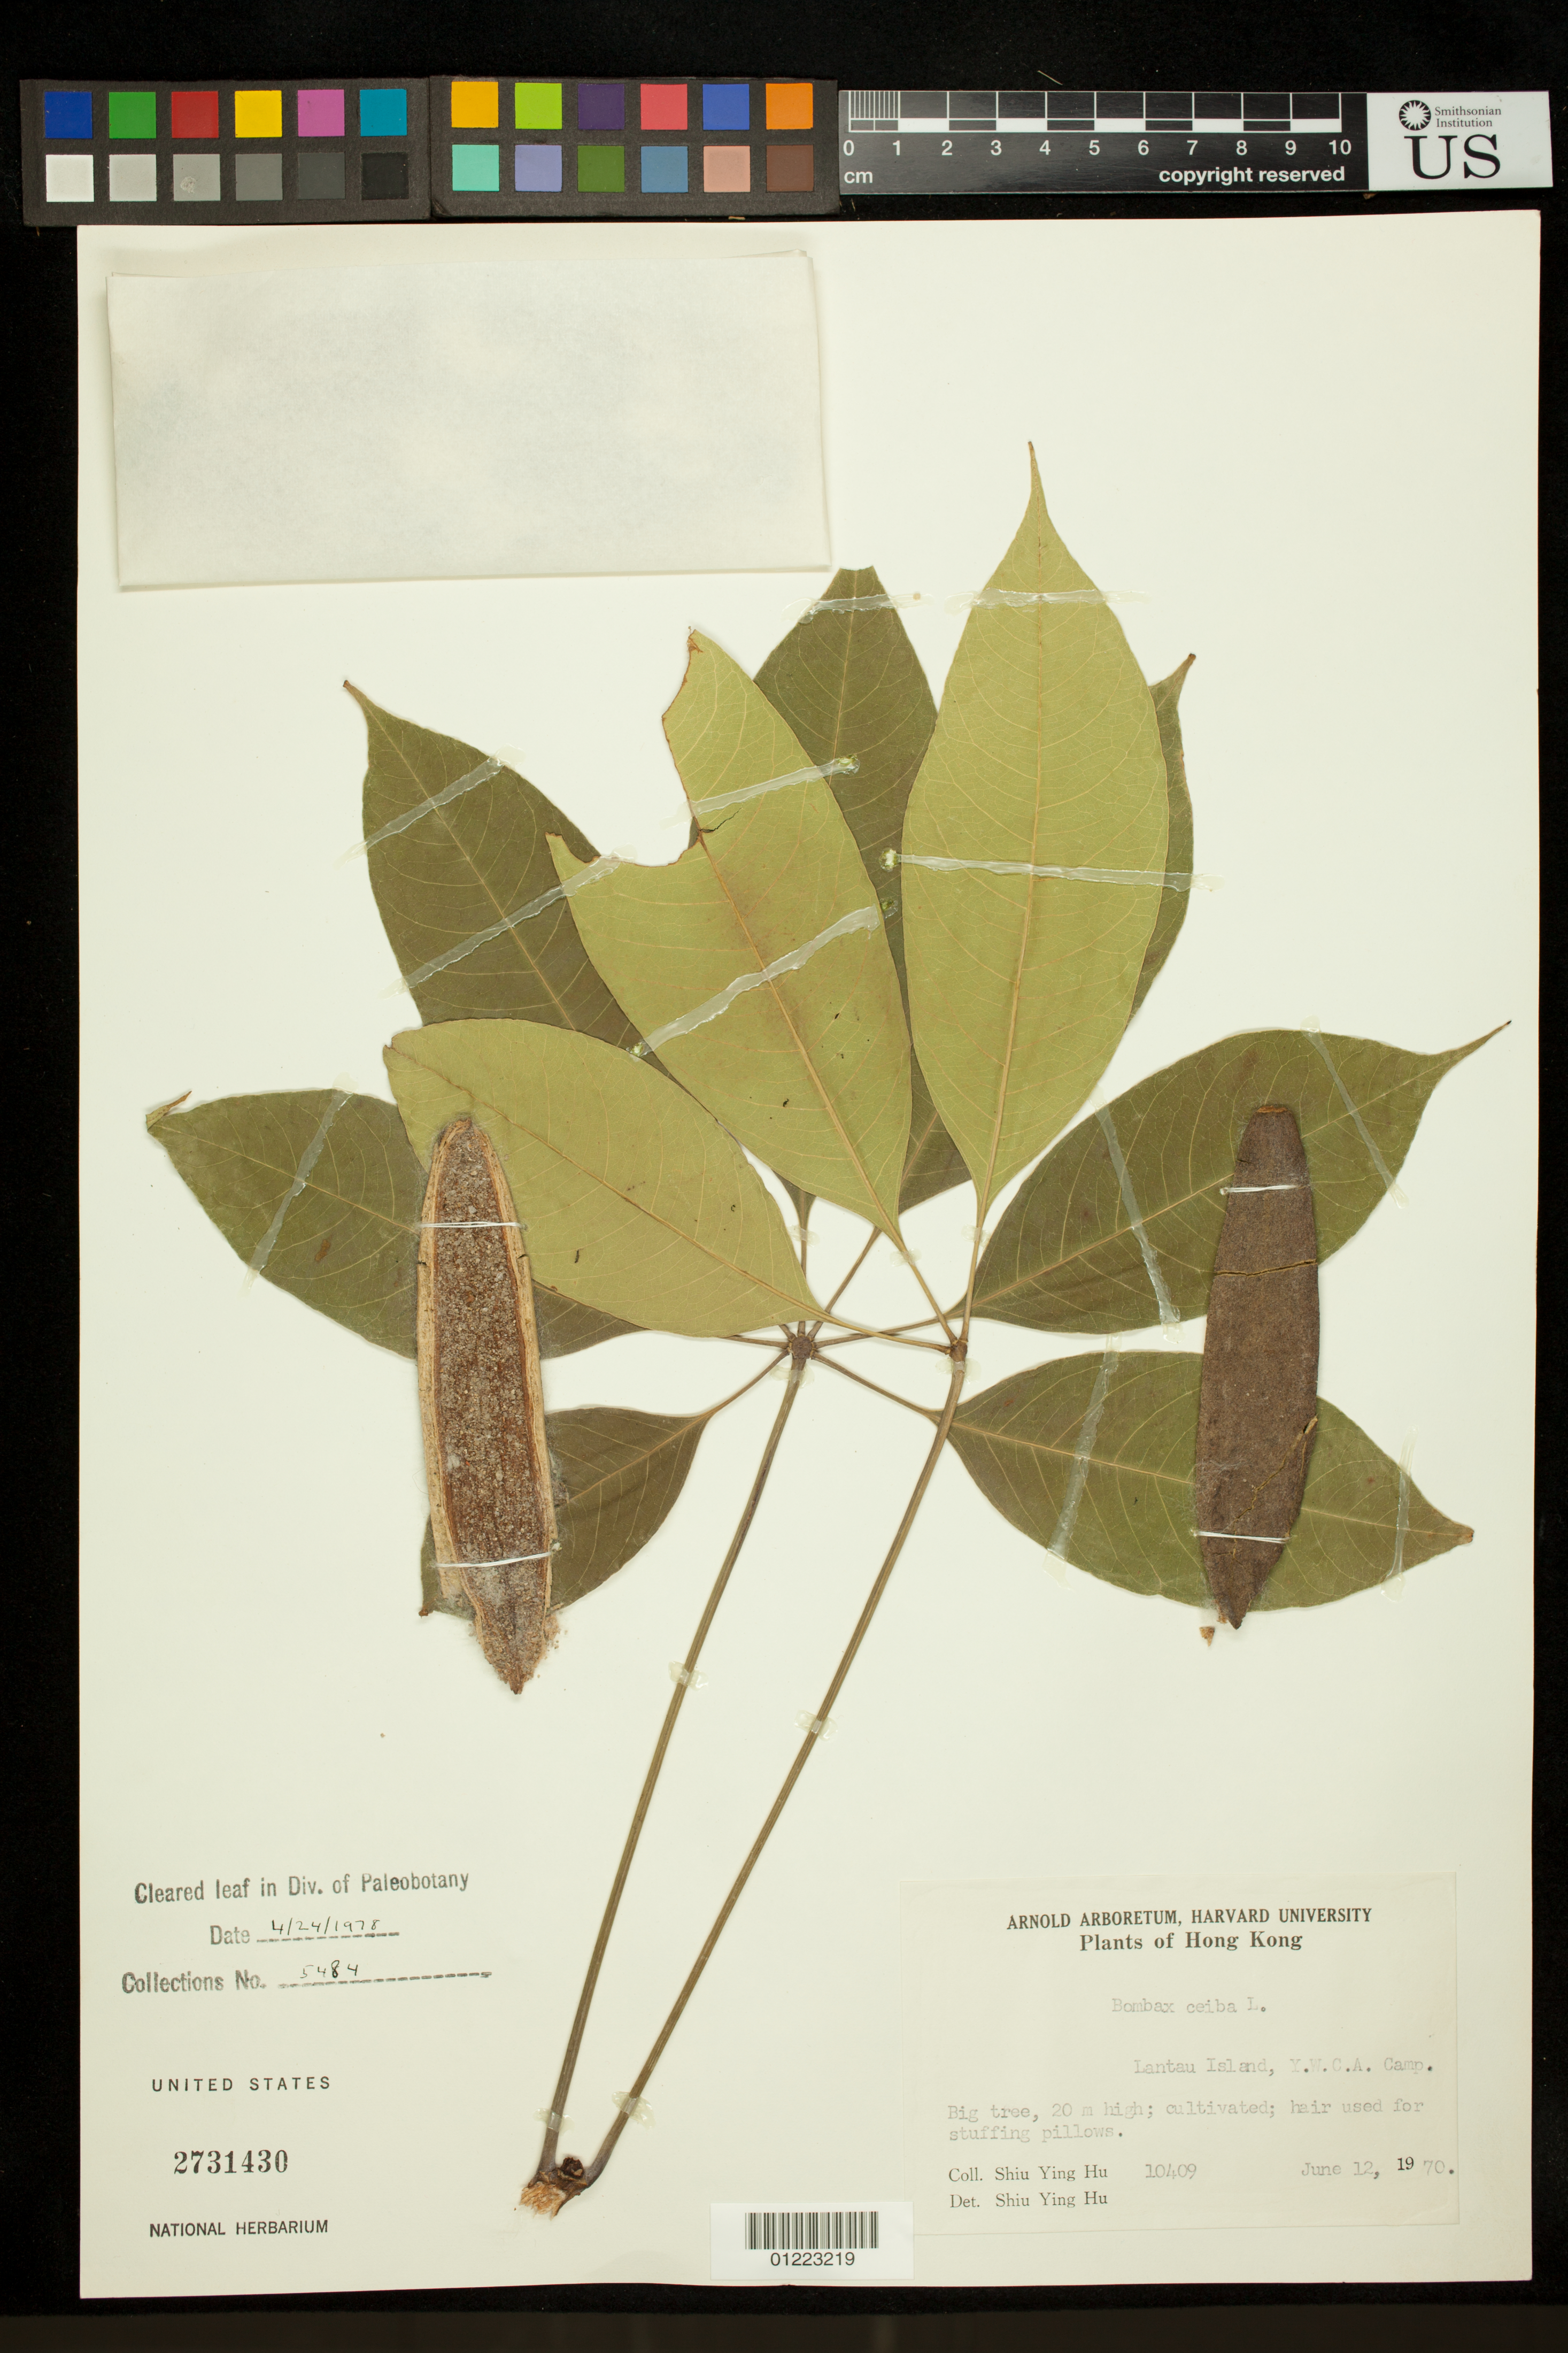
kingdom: Plantae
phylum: Tracheophyta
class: Magnoliopsida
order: Malvales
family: Malvaceae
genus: Bombax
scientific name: Bombax ceiba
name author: L.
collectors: S. Y. Hu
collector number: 10409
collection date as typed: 6/12/1970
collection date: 1970-06-12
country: China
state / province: Hong Kong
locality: Islands District, Lantau Island, Y.W.C.A. Camp. Cultivated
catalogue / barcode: US 2731430